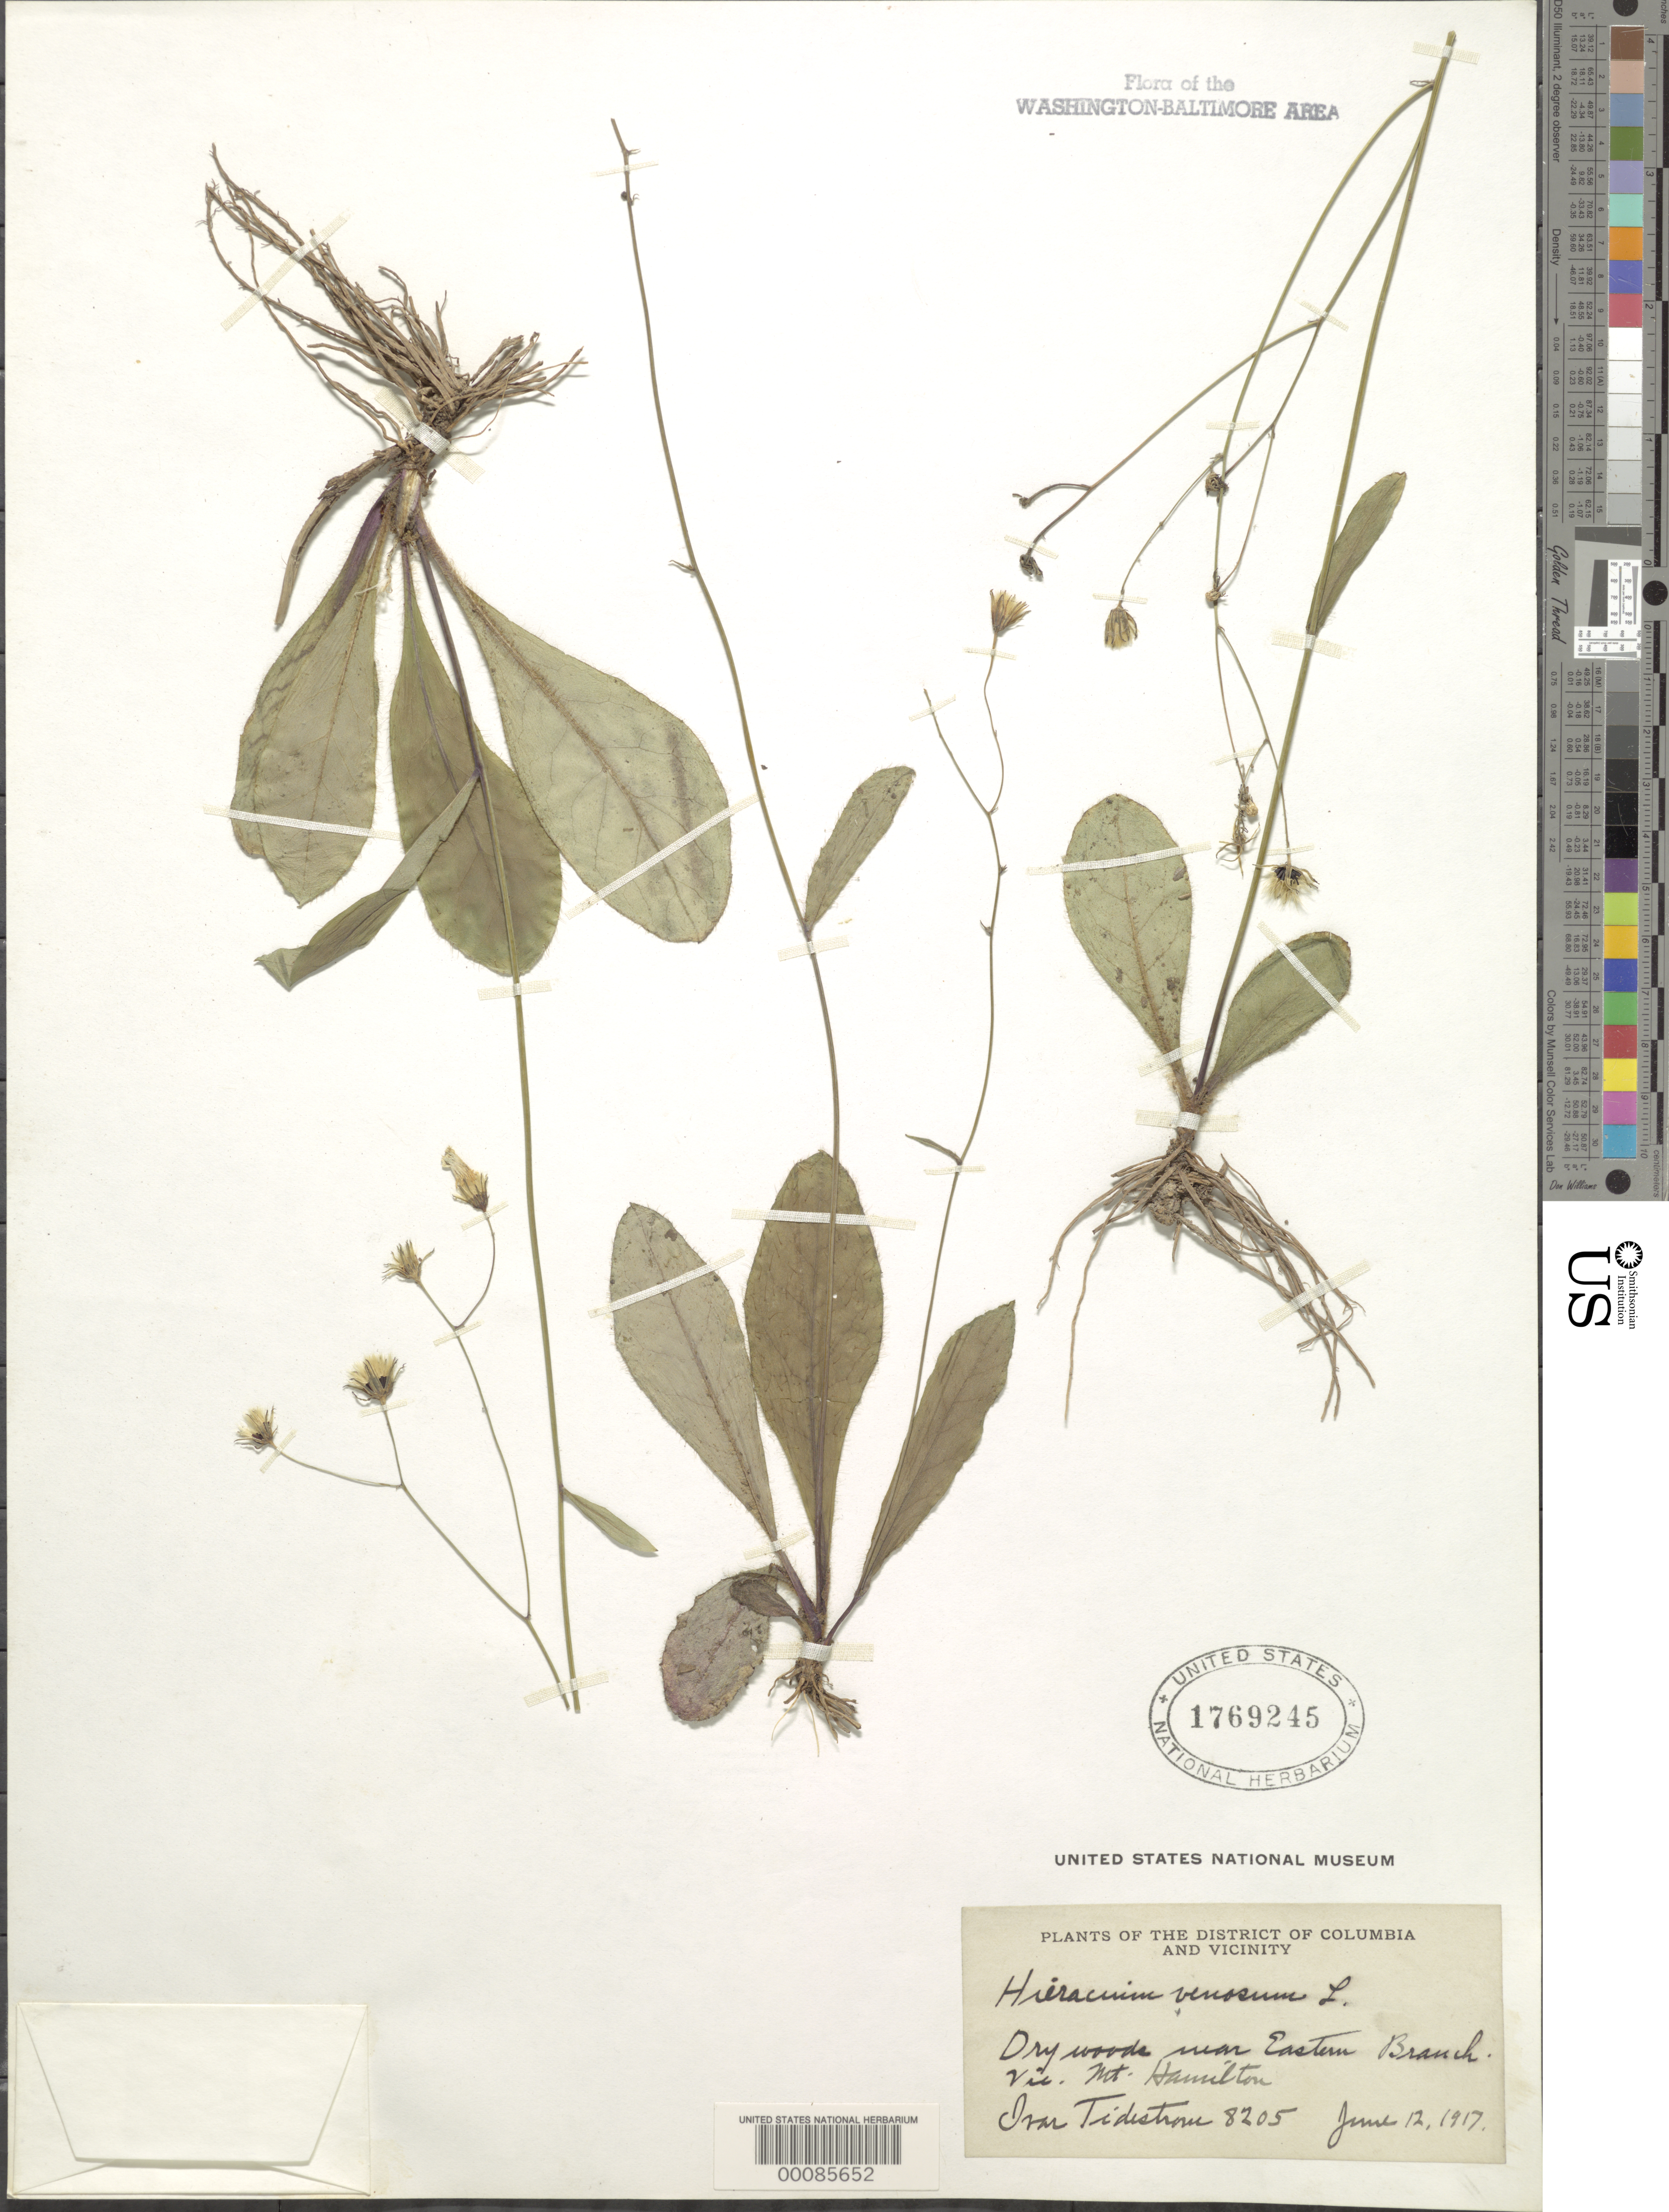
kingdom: Plantae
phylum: Tracheophyta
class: Magnoliopsida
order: Asterales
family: Asteraceae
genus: Hieracium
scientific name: Hieracium venosum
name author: L.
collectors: I. F. Tidestrom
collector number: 8205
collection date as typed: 12 Jun 1917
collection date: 1917-06-12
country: United States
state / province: District of Columbia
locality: Mount Hamilton vicinity near Eastern Branch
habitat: Dry woods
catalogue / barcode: US 1769245